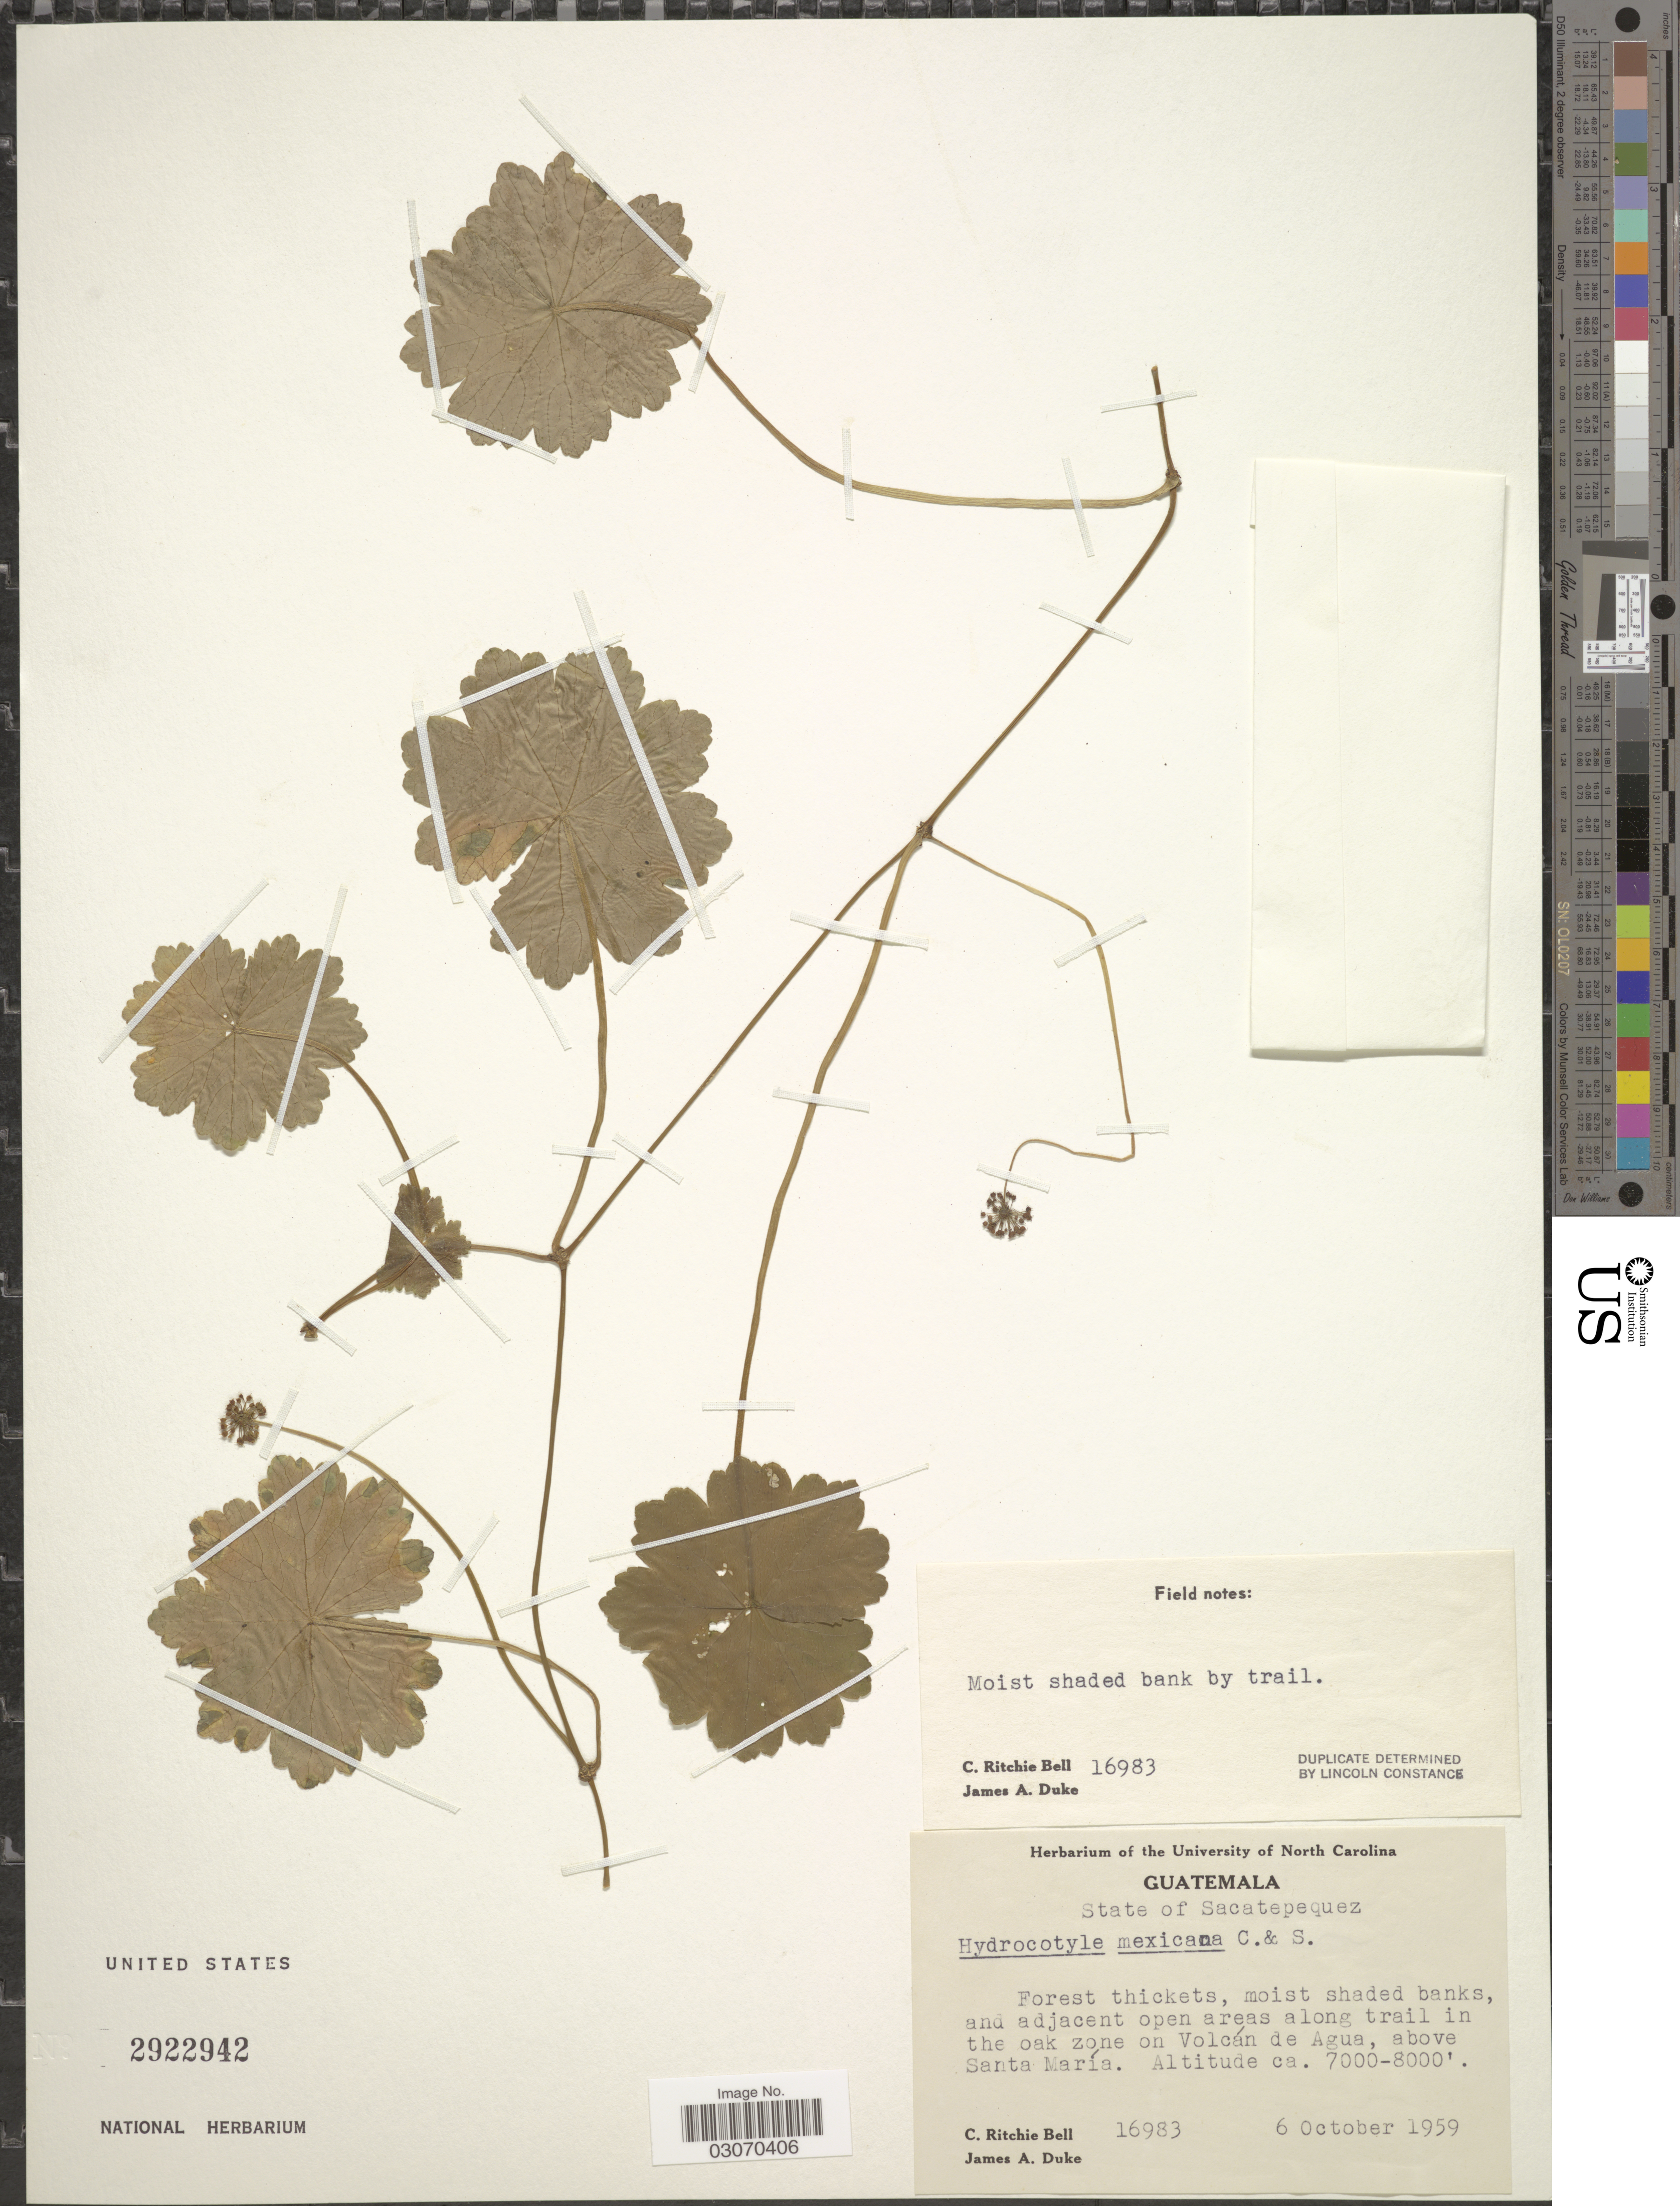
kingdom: Plantae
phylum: Tracheophyta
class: Magnoliopsida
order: Apiales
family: Araliaceae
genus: Hydrocotyle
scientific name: Hydrocotyle mexicana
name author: Schltdl. & Cham.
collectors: C. R. Bell & J. A. Duke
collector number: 16983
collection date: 1959-10-06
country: Guatemala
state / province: Sacatepéquez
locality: Along trail in the oak zone on Volcán de Agua, above Santa María.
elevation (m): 2134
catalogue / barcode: US 2922942